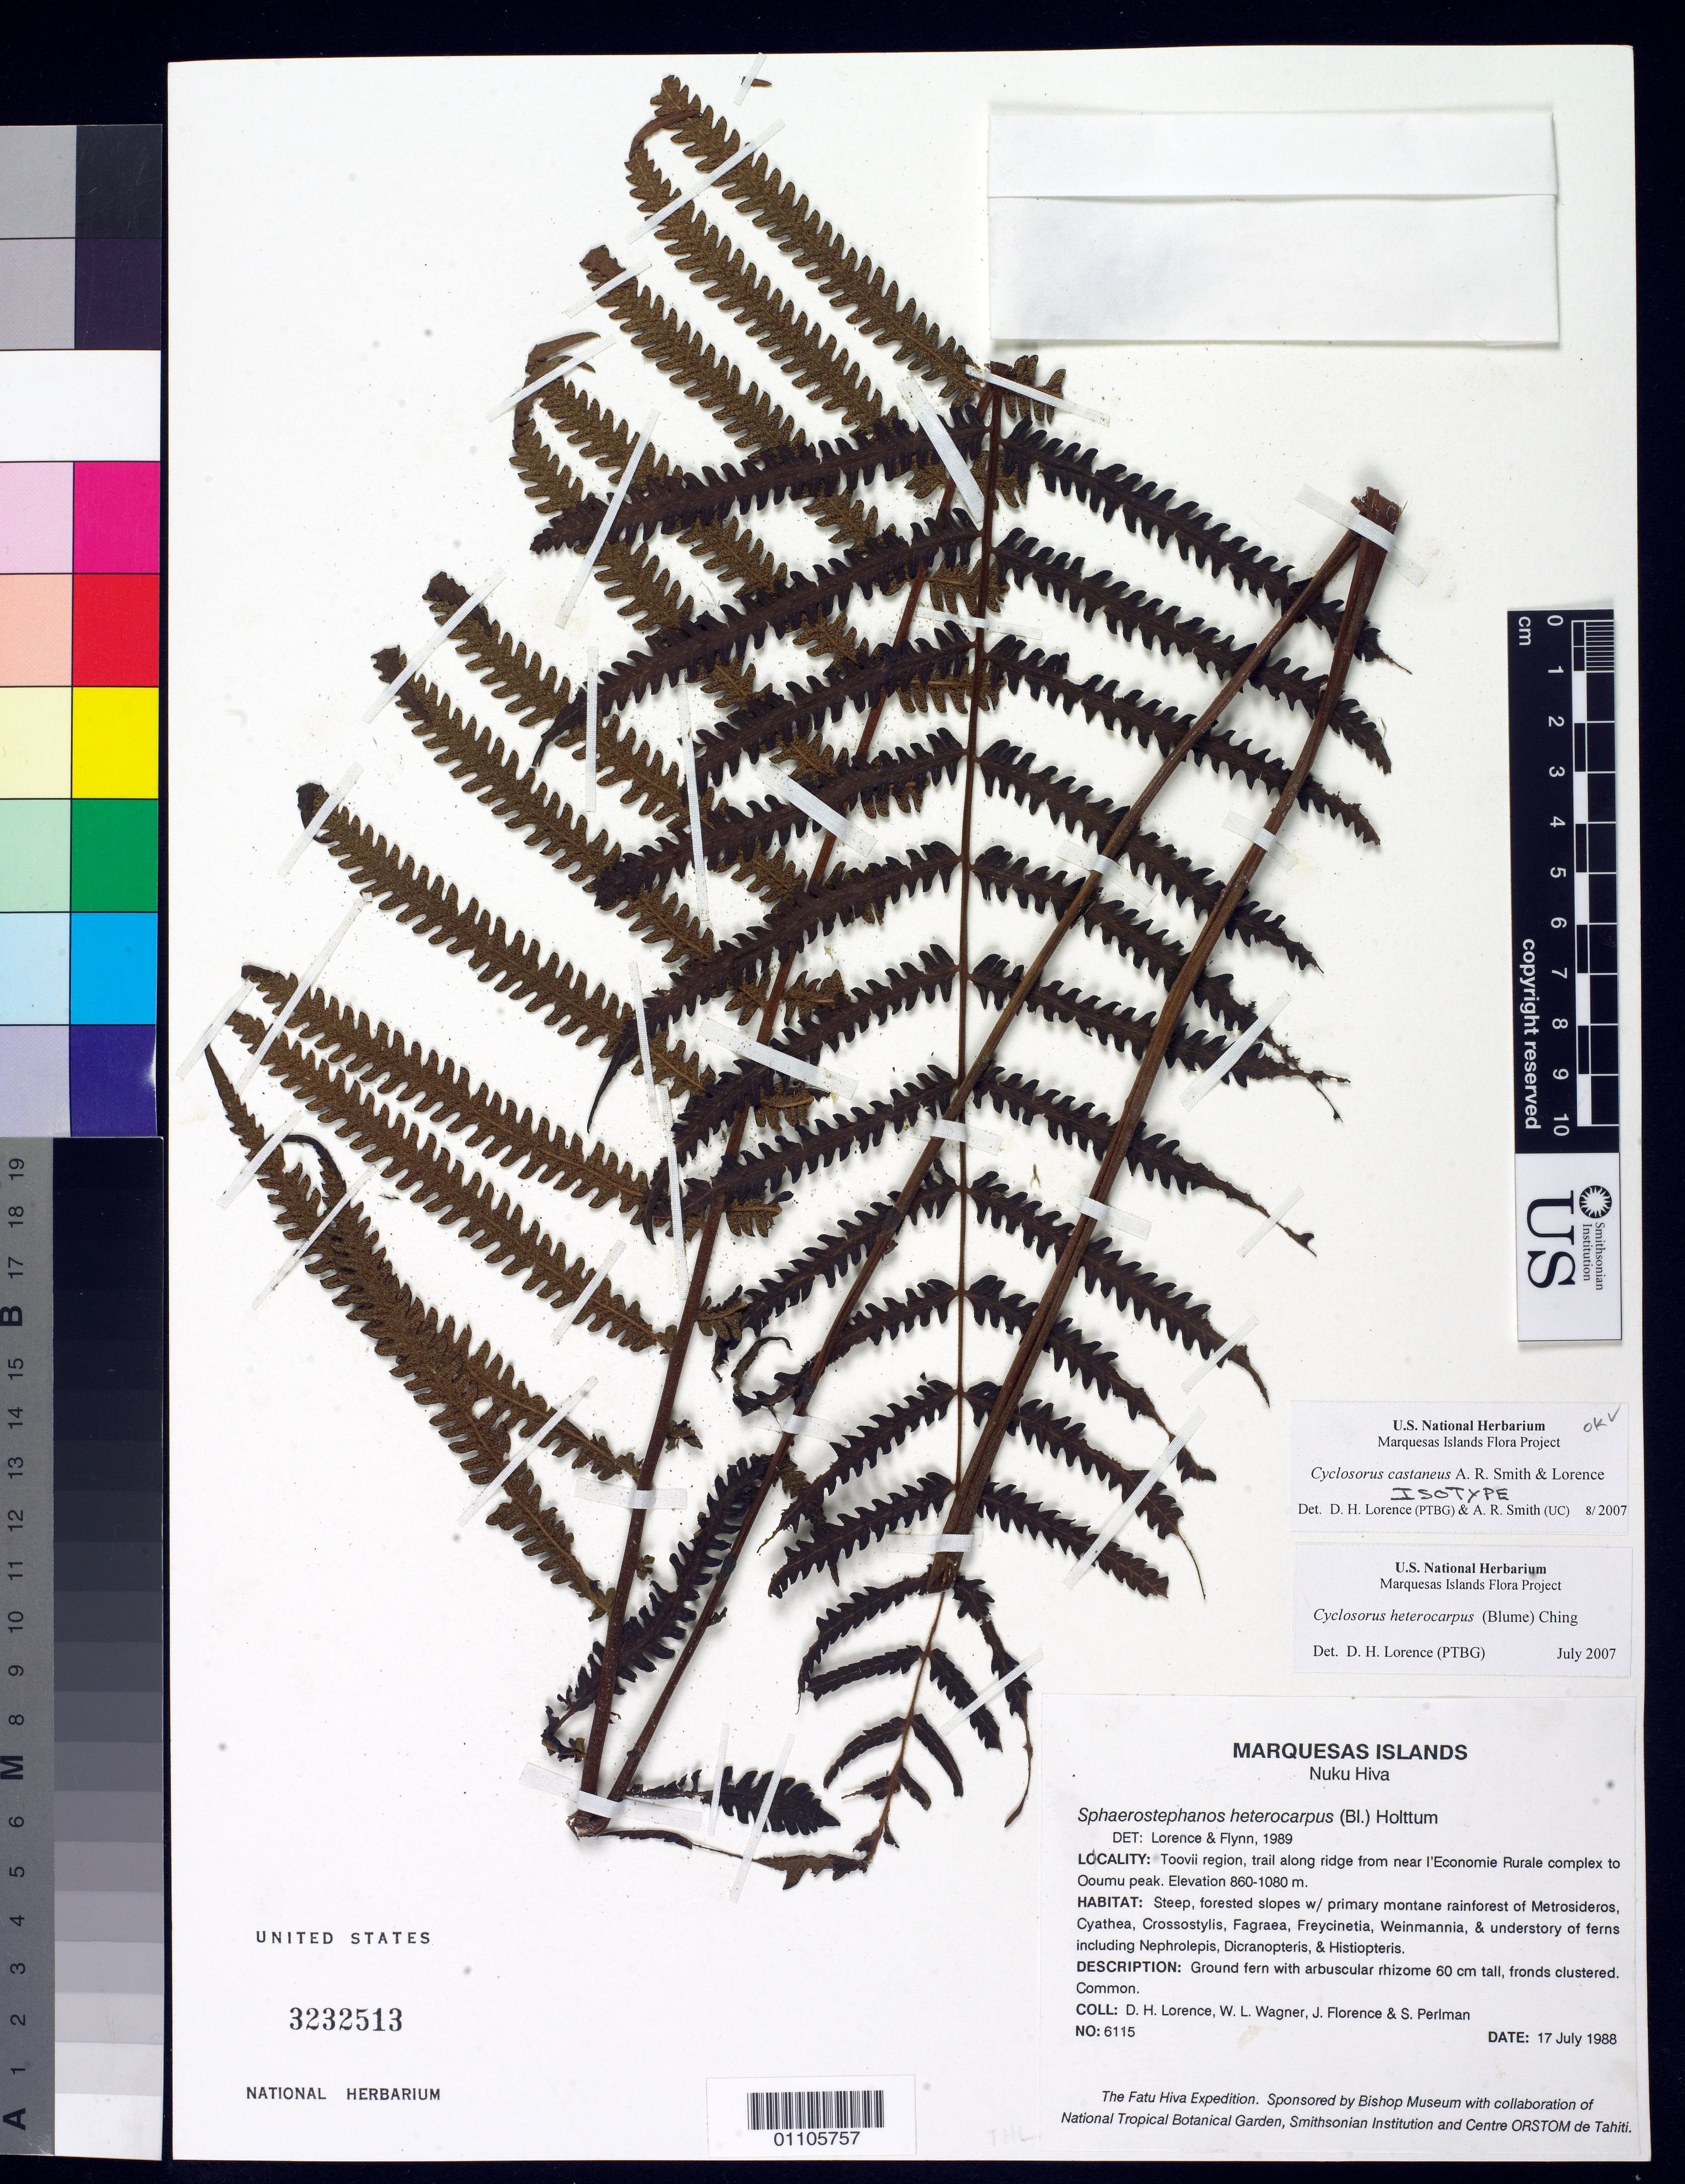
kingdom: Plantae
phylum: Tracheophyta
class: Polypodiopsida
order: Polypodiales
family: Thelypteridaceae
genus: Cyclosorus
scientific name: Cyclosorus castaneus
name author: A.R. Sm. & Lorence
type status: Isotype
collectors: D. Lorence, W. L. Wagner, J. Florence & S. P. Perlman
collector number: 6115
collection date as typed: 17 July 1988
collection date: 1988-07-17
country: French Polynesia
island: Nuku Hiva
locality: Toovii region, trail along ridge from near l'Economie Rurale complex to Ooumu peak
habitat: Steep, forested slopes w/ primary montane rainforest of Metrosideros, Cyathea, Crossostylis, Fagraea, Freycinetia, Weinmannia, & understory of ferns including Nephrolepis, Dicranopteris, & Histiopteris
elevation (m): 860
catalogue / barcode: US 3232513